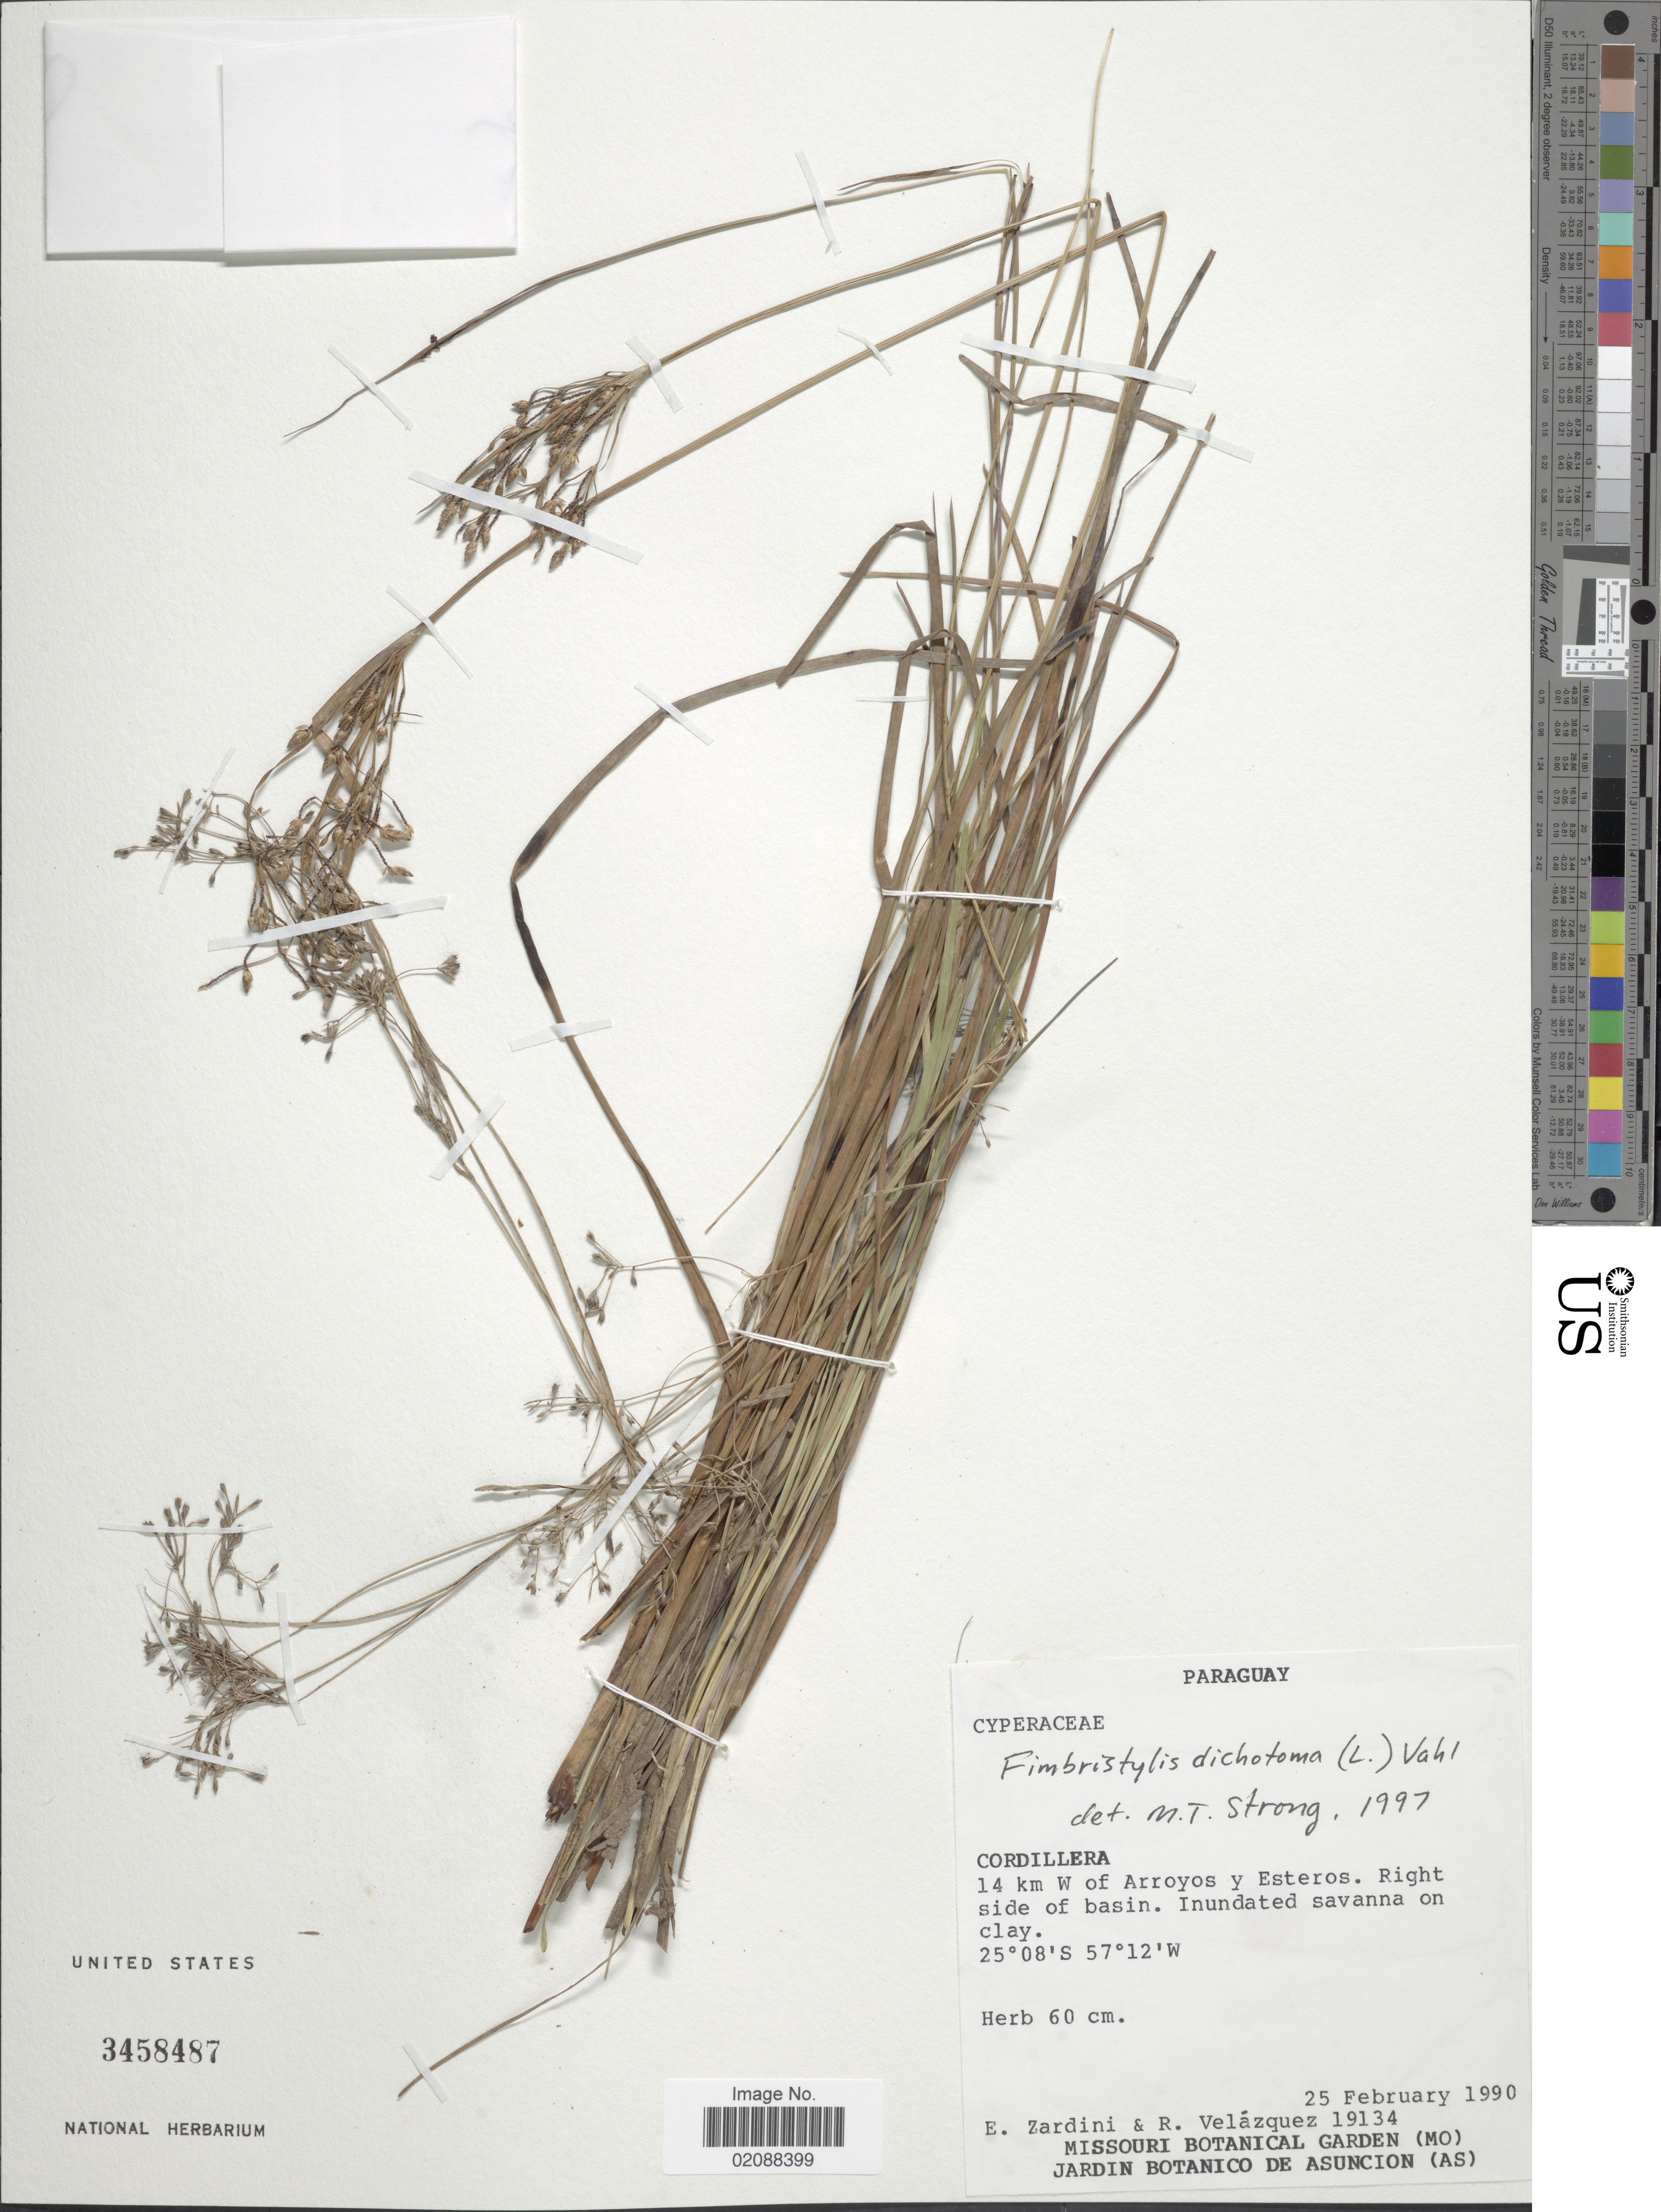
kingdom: Plantae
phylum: Tracheophyta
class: Liliopsida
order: Poales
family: Cyperaceae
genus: Fimbristylis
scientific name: Fimbristylis dichotoma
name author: (L.) Vahl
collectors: E. M. Zardini & R. Velázquez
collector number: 19134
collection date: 1990-02-25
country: Paraguay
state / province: Cordillera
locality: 14 km W of Arroyos y Esteros. Right side of basin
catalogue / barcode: US 3458487